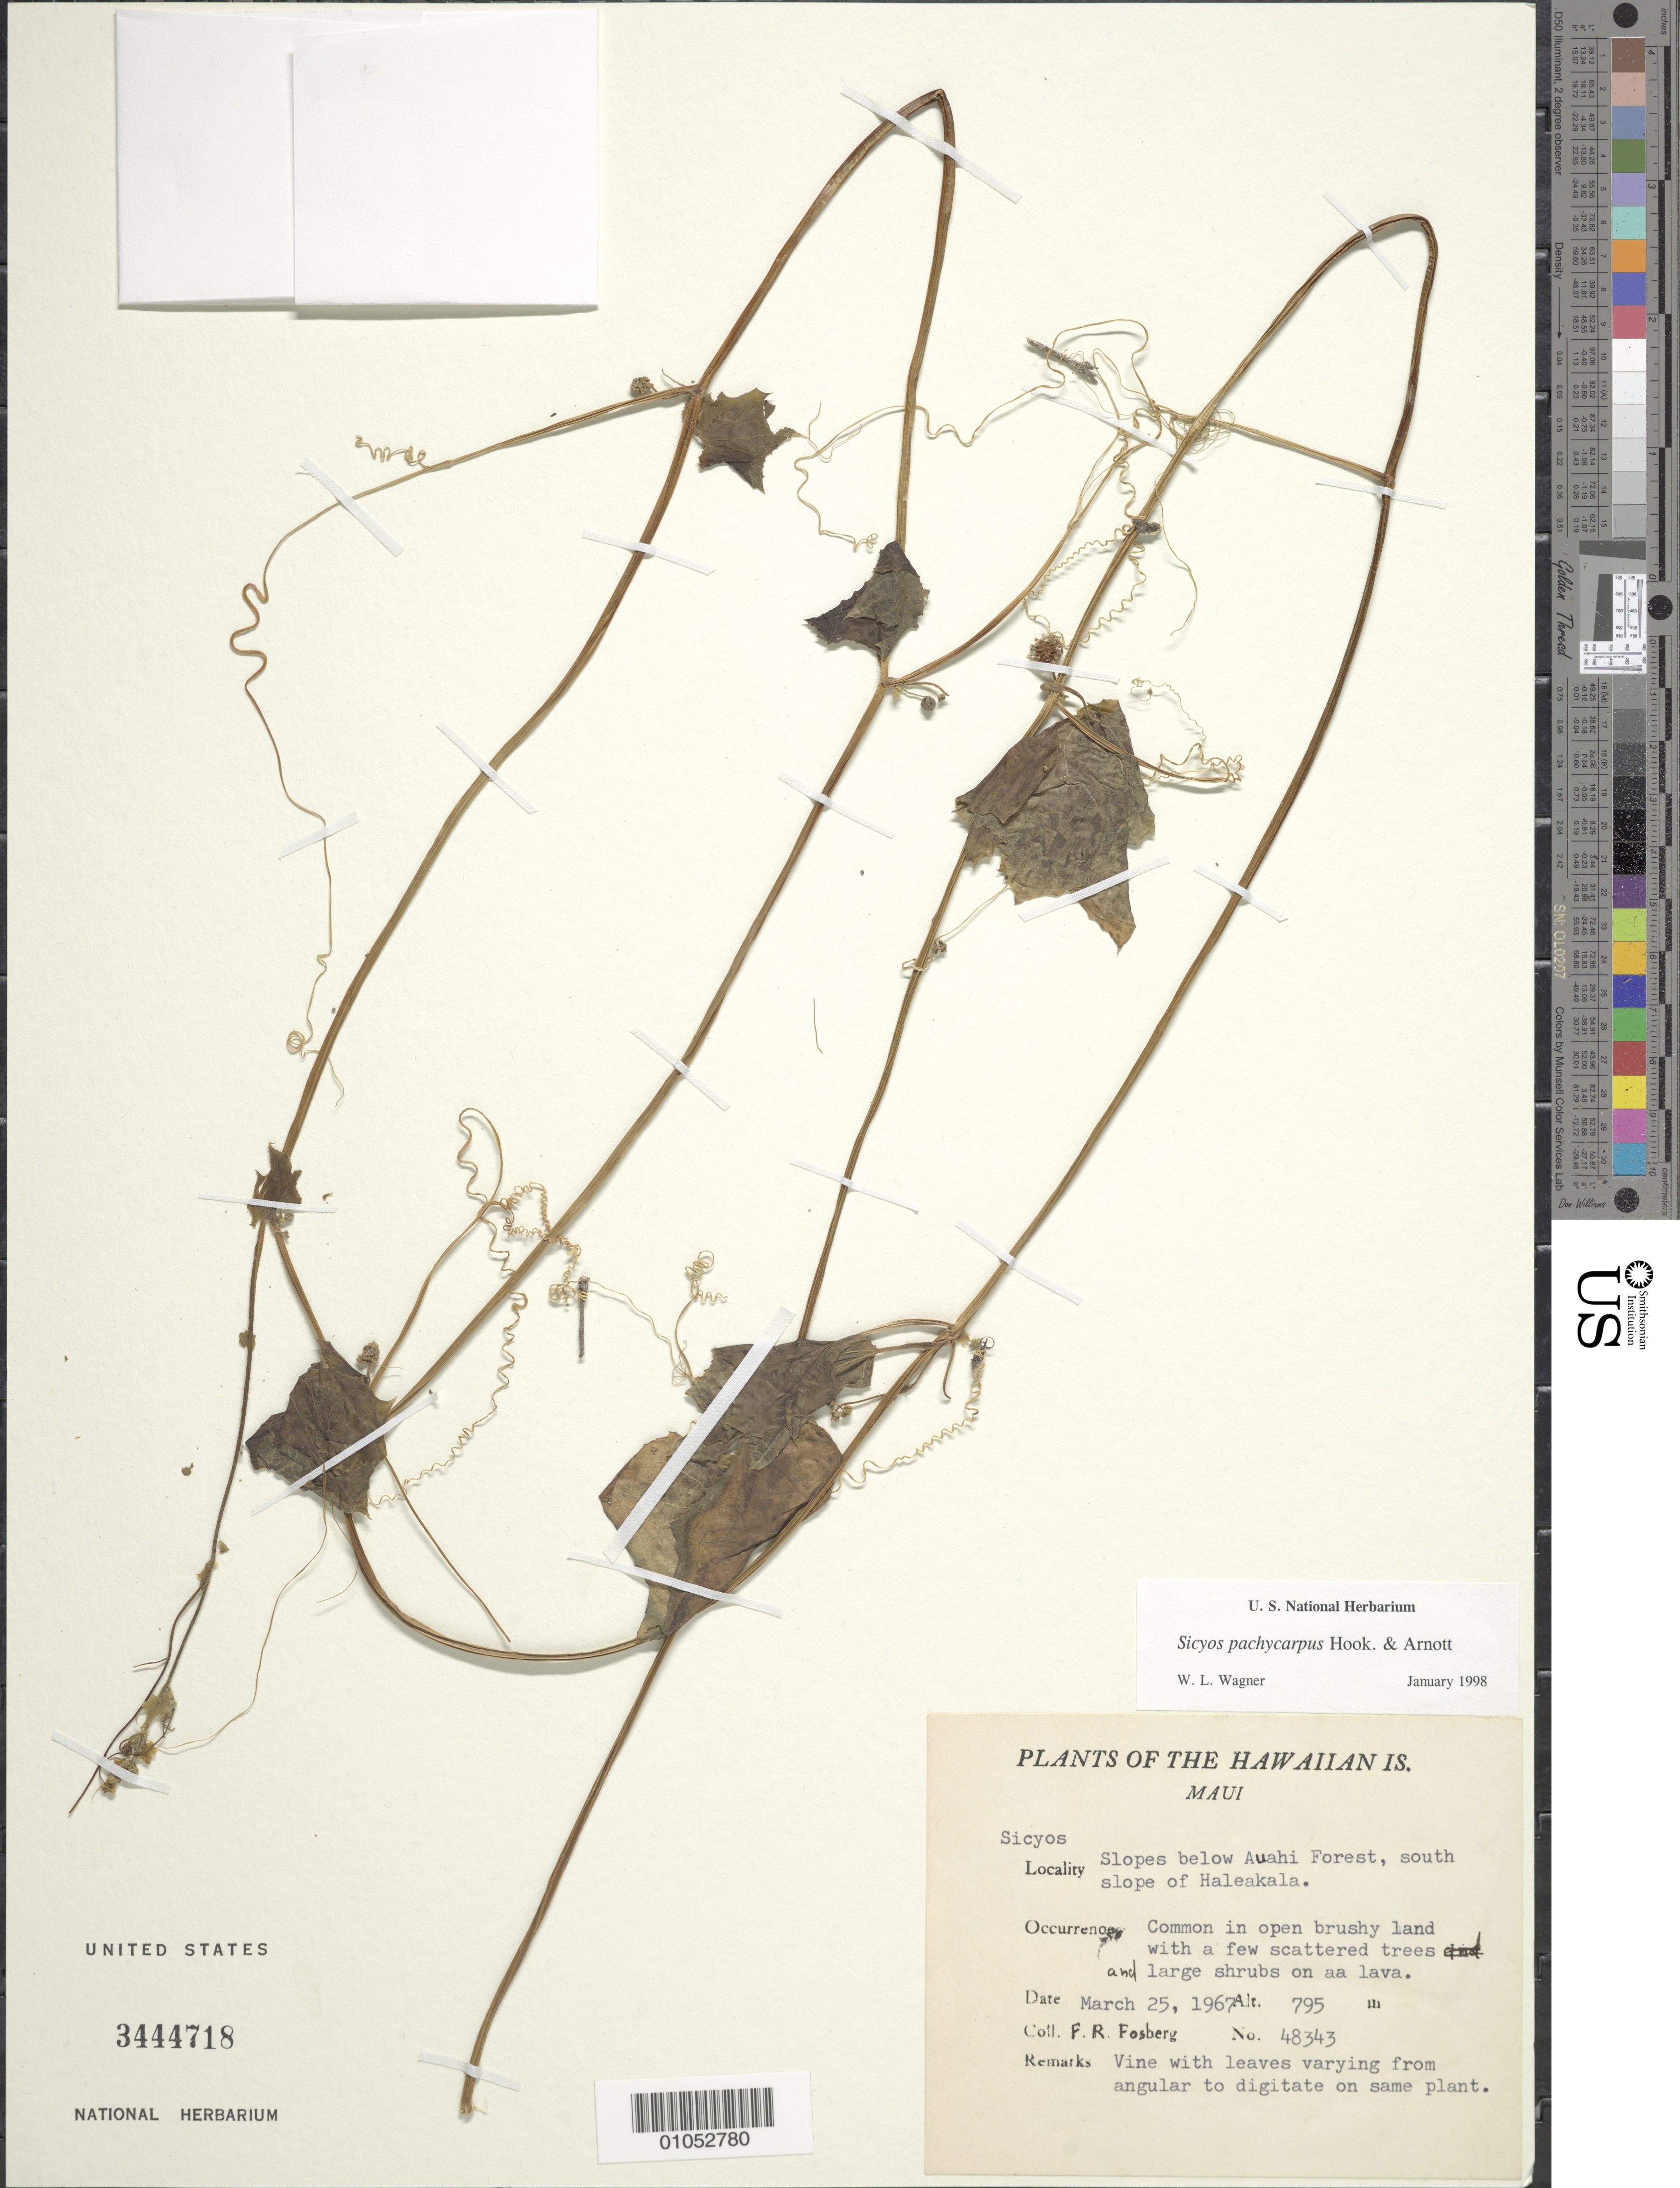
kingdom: Plantae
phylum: Tracheophyta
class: Magnoliopsida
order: Cucurbitales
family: Cucurbitaceae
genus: Sicyos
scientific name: Sicyos pachycarpus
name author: Hook. & Arn.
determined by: Wagner, W. L., (BOT), Smithsonian Institution - National Museum of Natural History (UNITED STATES)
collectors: F. R. Fosberg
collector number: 48343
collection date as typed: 25 Mar 1967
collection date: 1967-03-25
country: United States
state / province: Hawaii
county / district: Maui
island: Maui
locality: Slopes below Auwahi Forest, south slope of Haleakala.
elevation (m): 795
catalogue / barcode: US 3444718